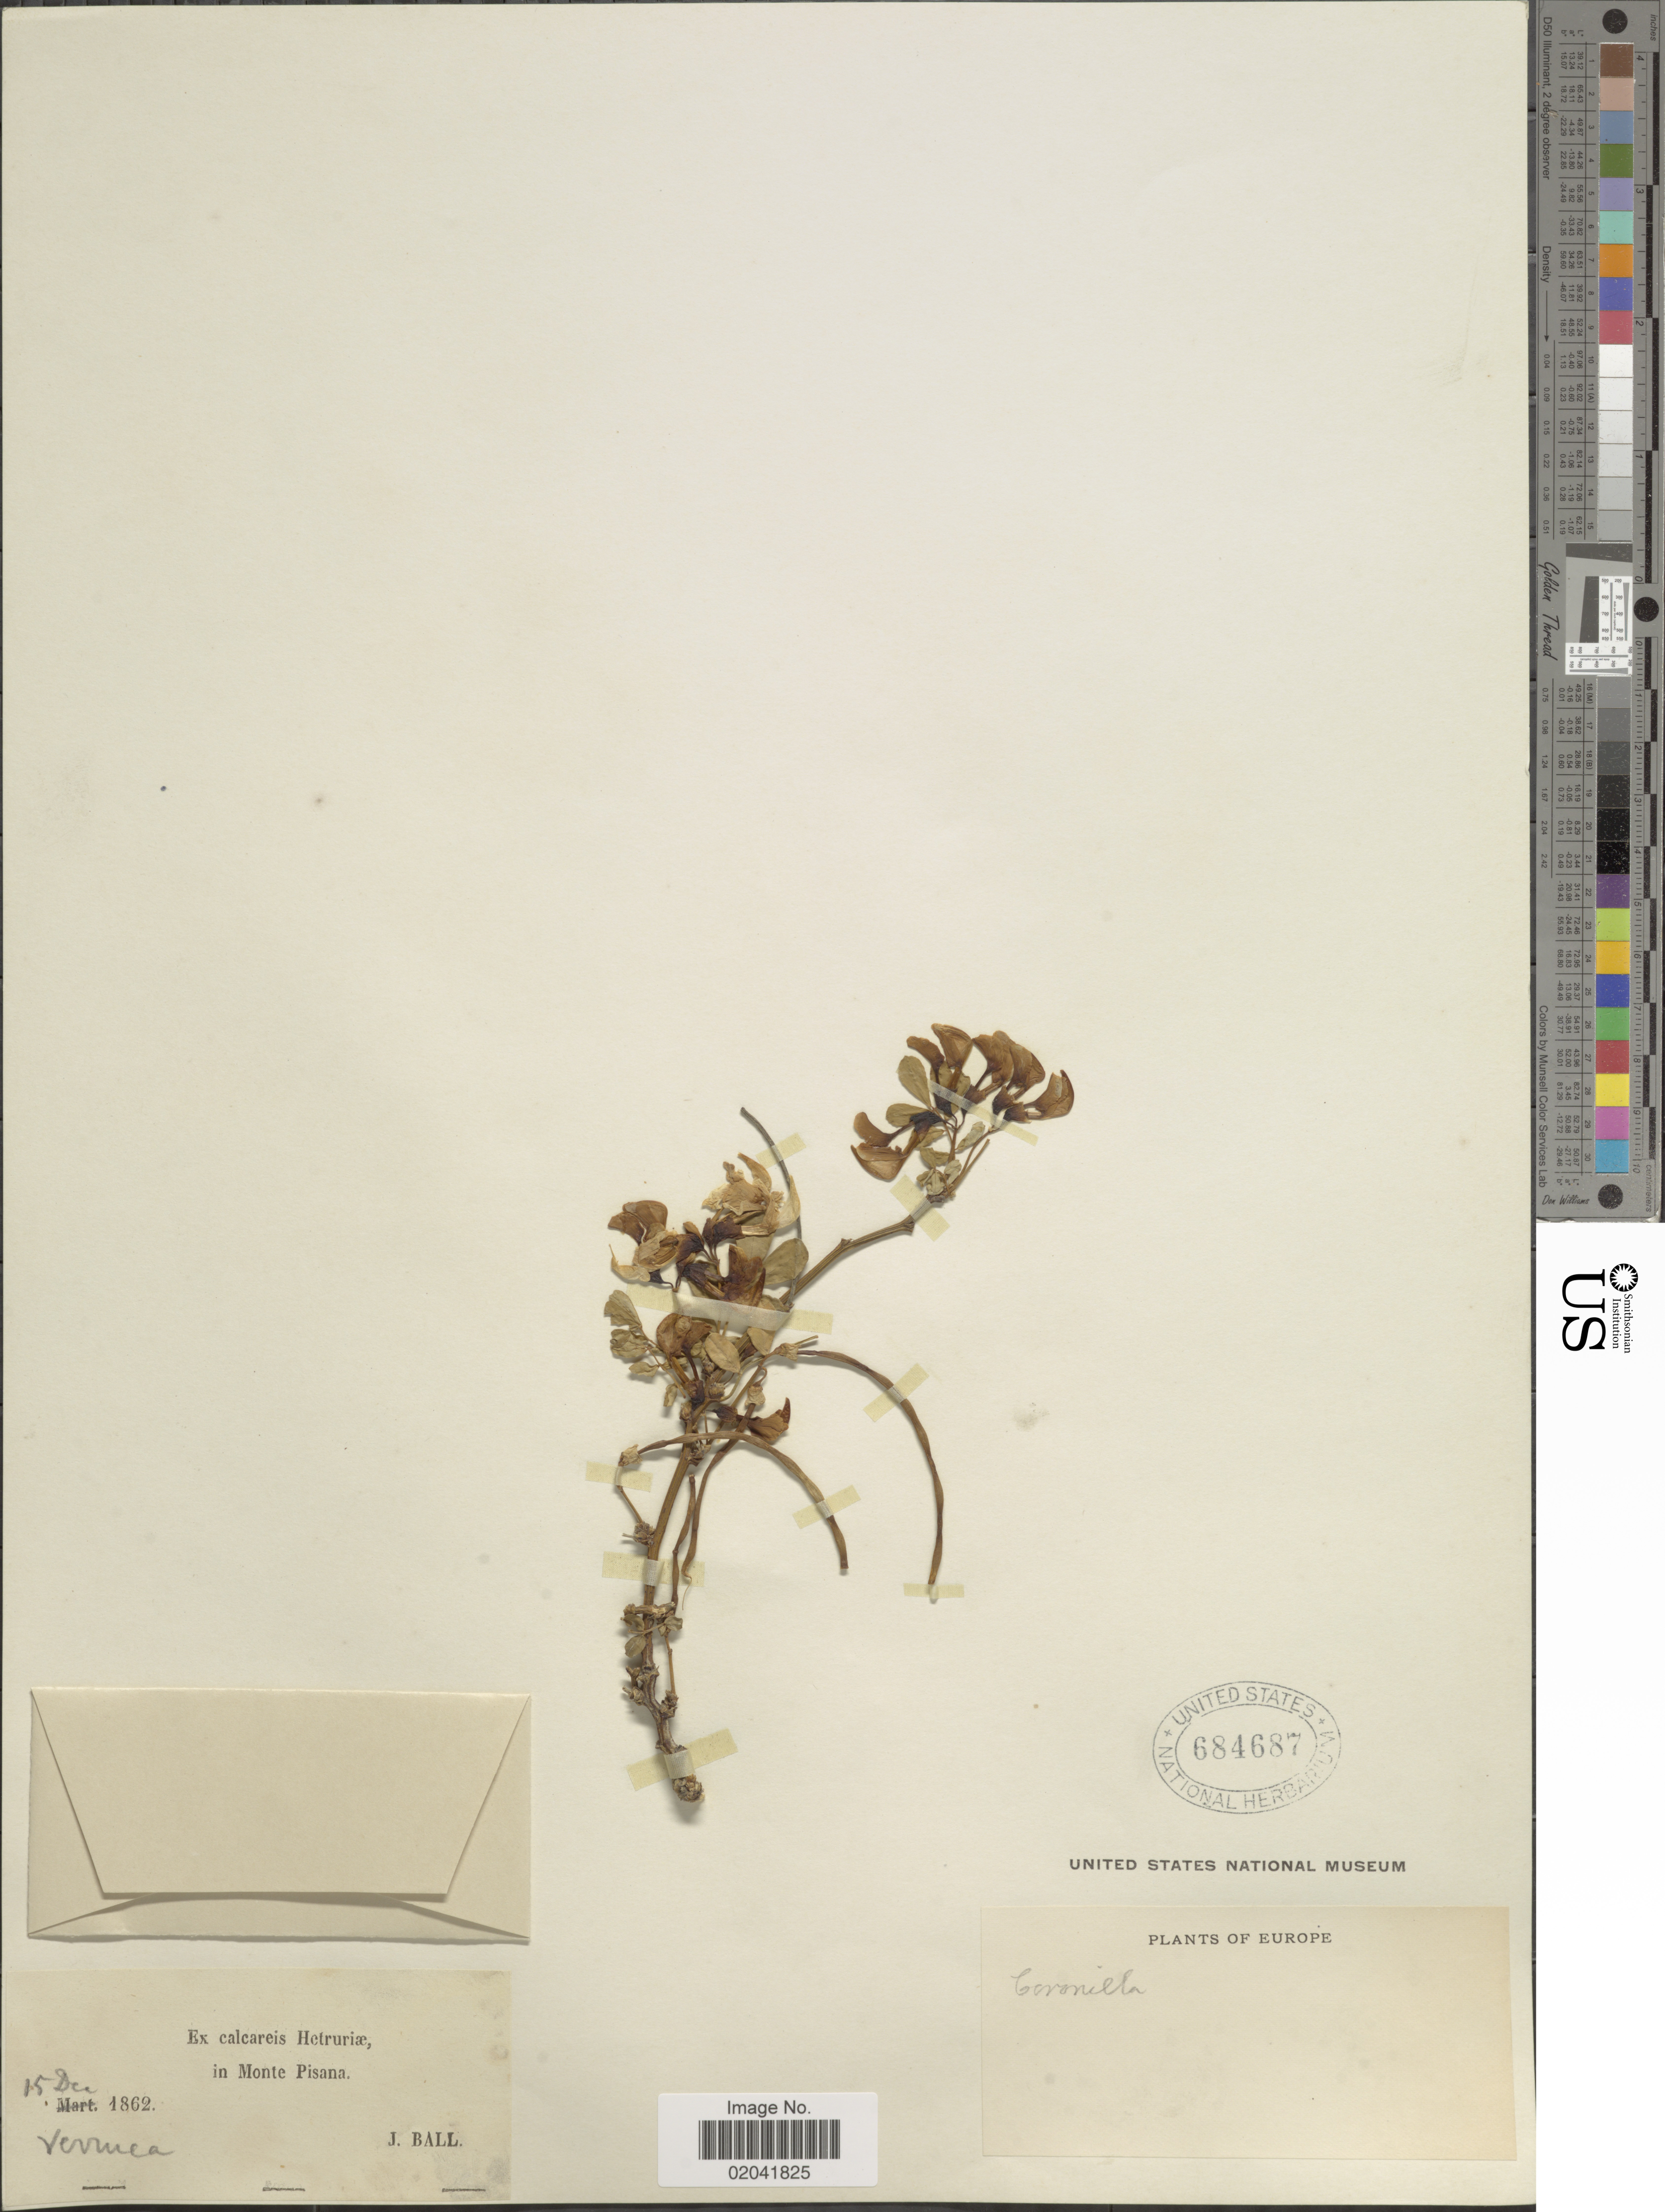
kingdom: Plantae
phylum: Tracheophyta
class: Magnoliopsida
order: Fabales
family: Fabaceae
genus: Coronilla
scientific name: Coronilla emerus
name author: L.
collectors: J. Ball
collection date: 1862-12-15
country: Italy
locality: Ex Calcareis Hetruriæ, in Monte Pisana, Verruca, Europe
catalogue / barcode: US 684687